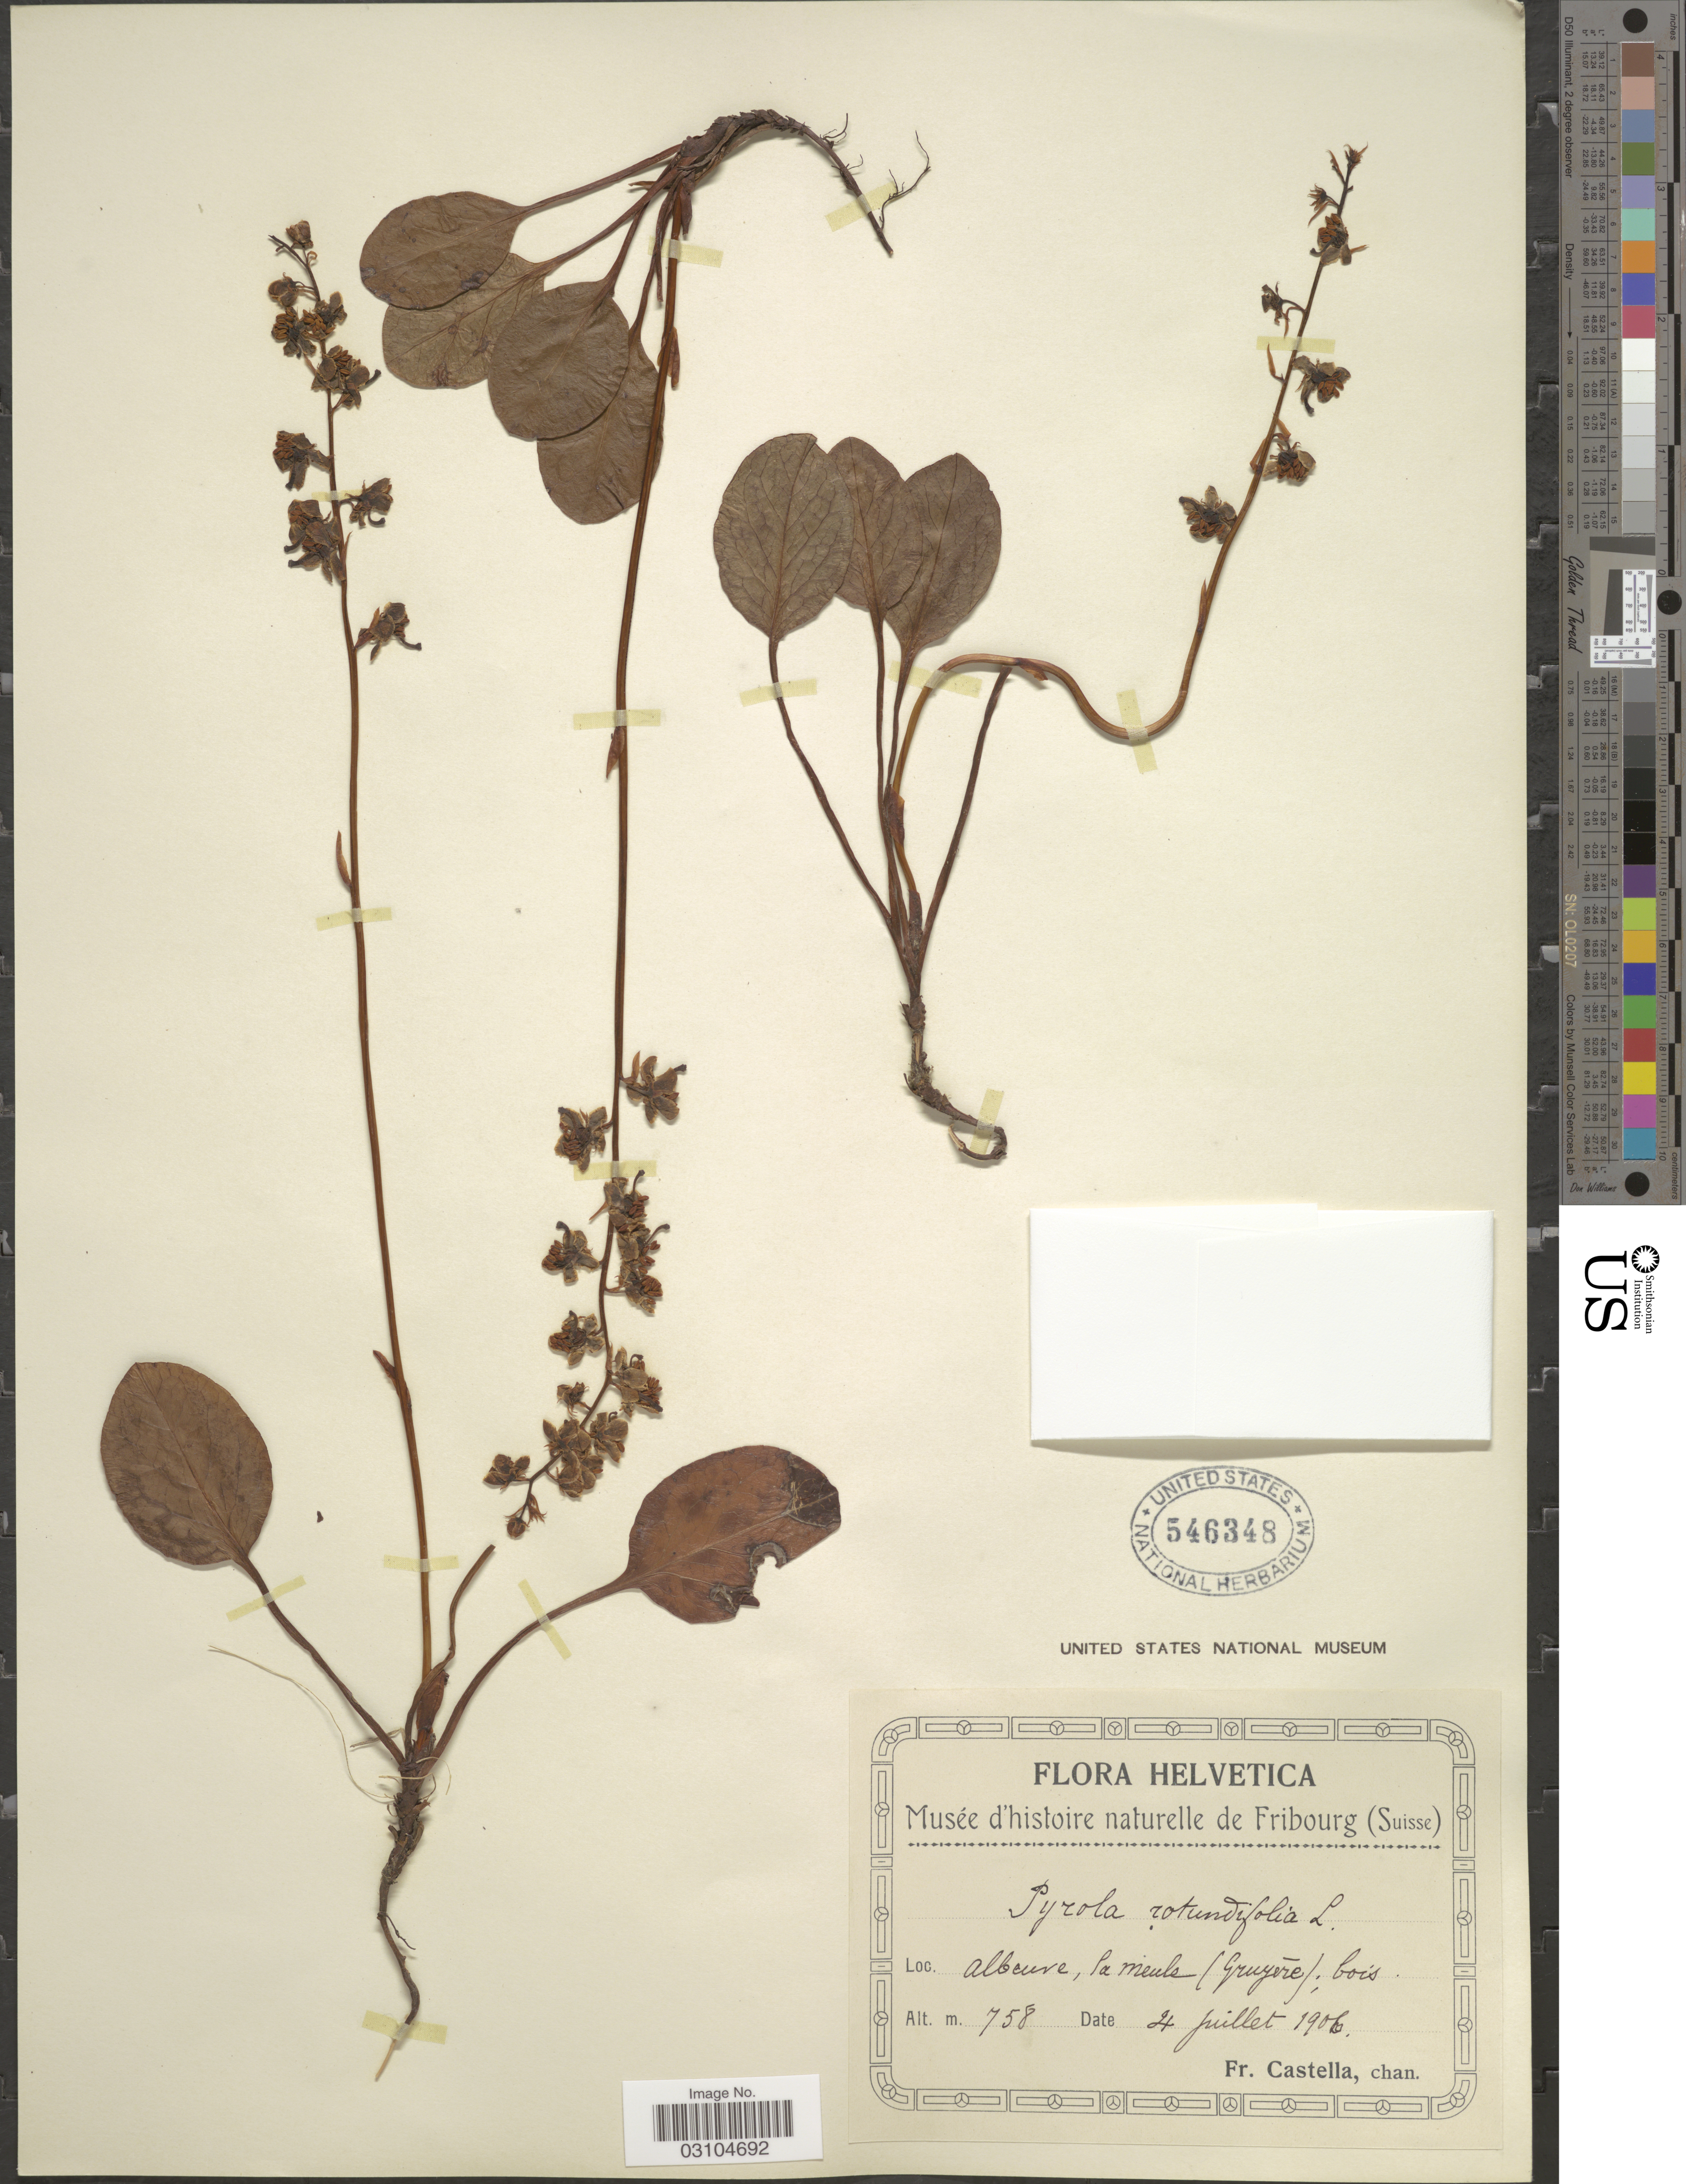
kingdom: Plantae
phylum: Tracheophyta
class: Magnoliopsida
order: Ericales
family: Ericaceae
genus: Pyrola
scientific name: Pyrola rotundifolia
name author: L.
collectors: Fr. Castella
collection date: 1906-07-04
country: Switzerland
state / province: Fribourg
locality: Helvetica. Albeure, la Meuls (Gruyére); bois.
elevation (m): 758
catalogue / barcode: US 546348